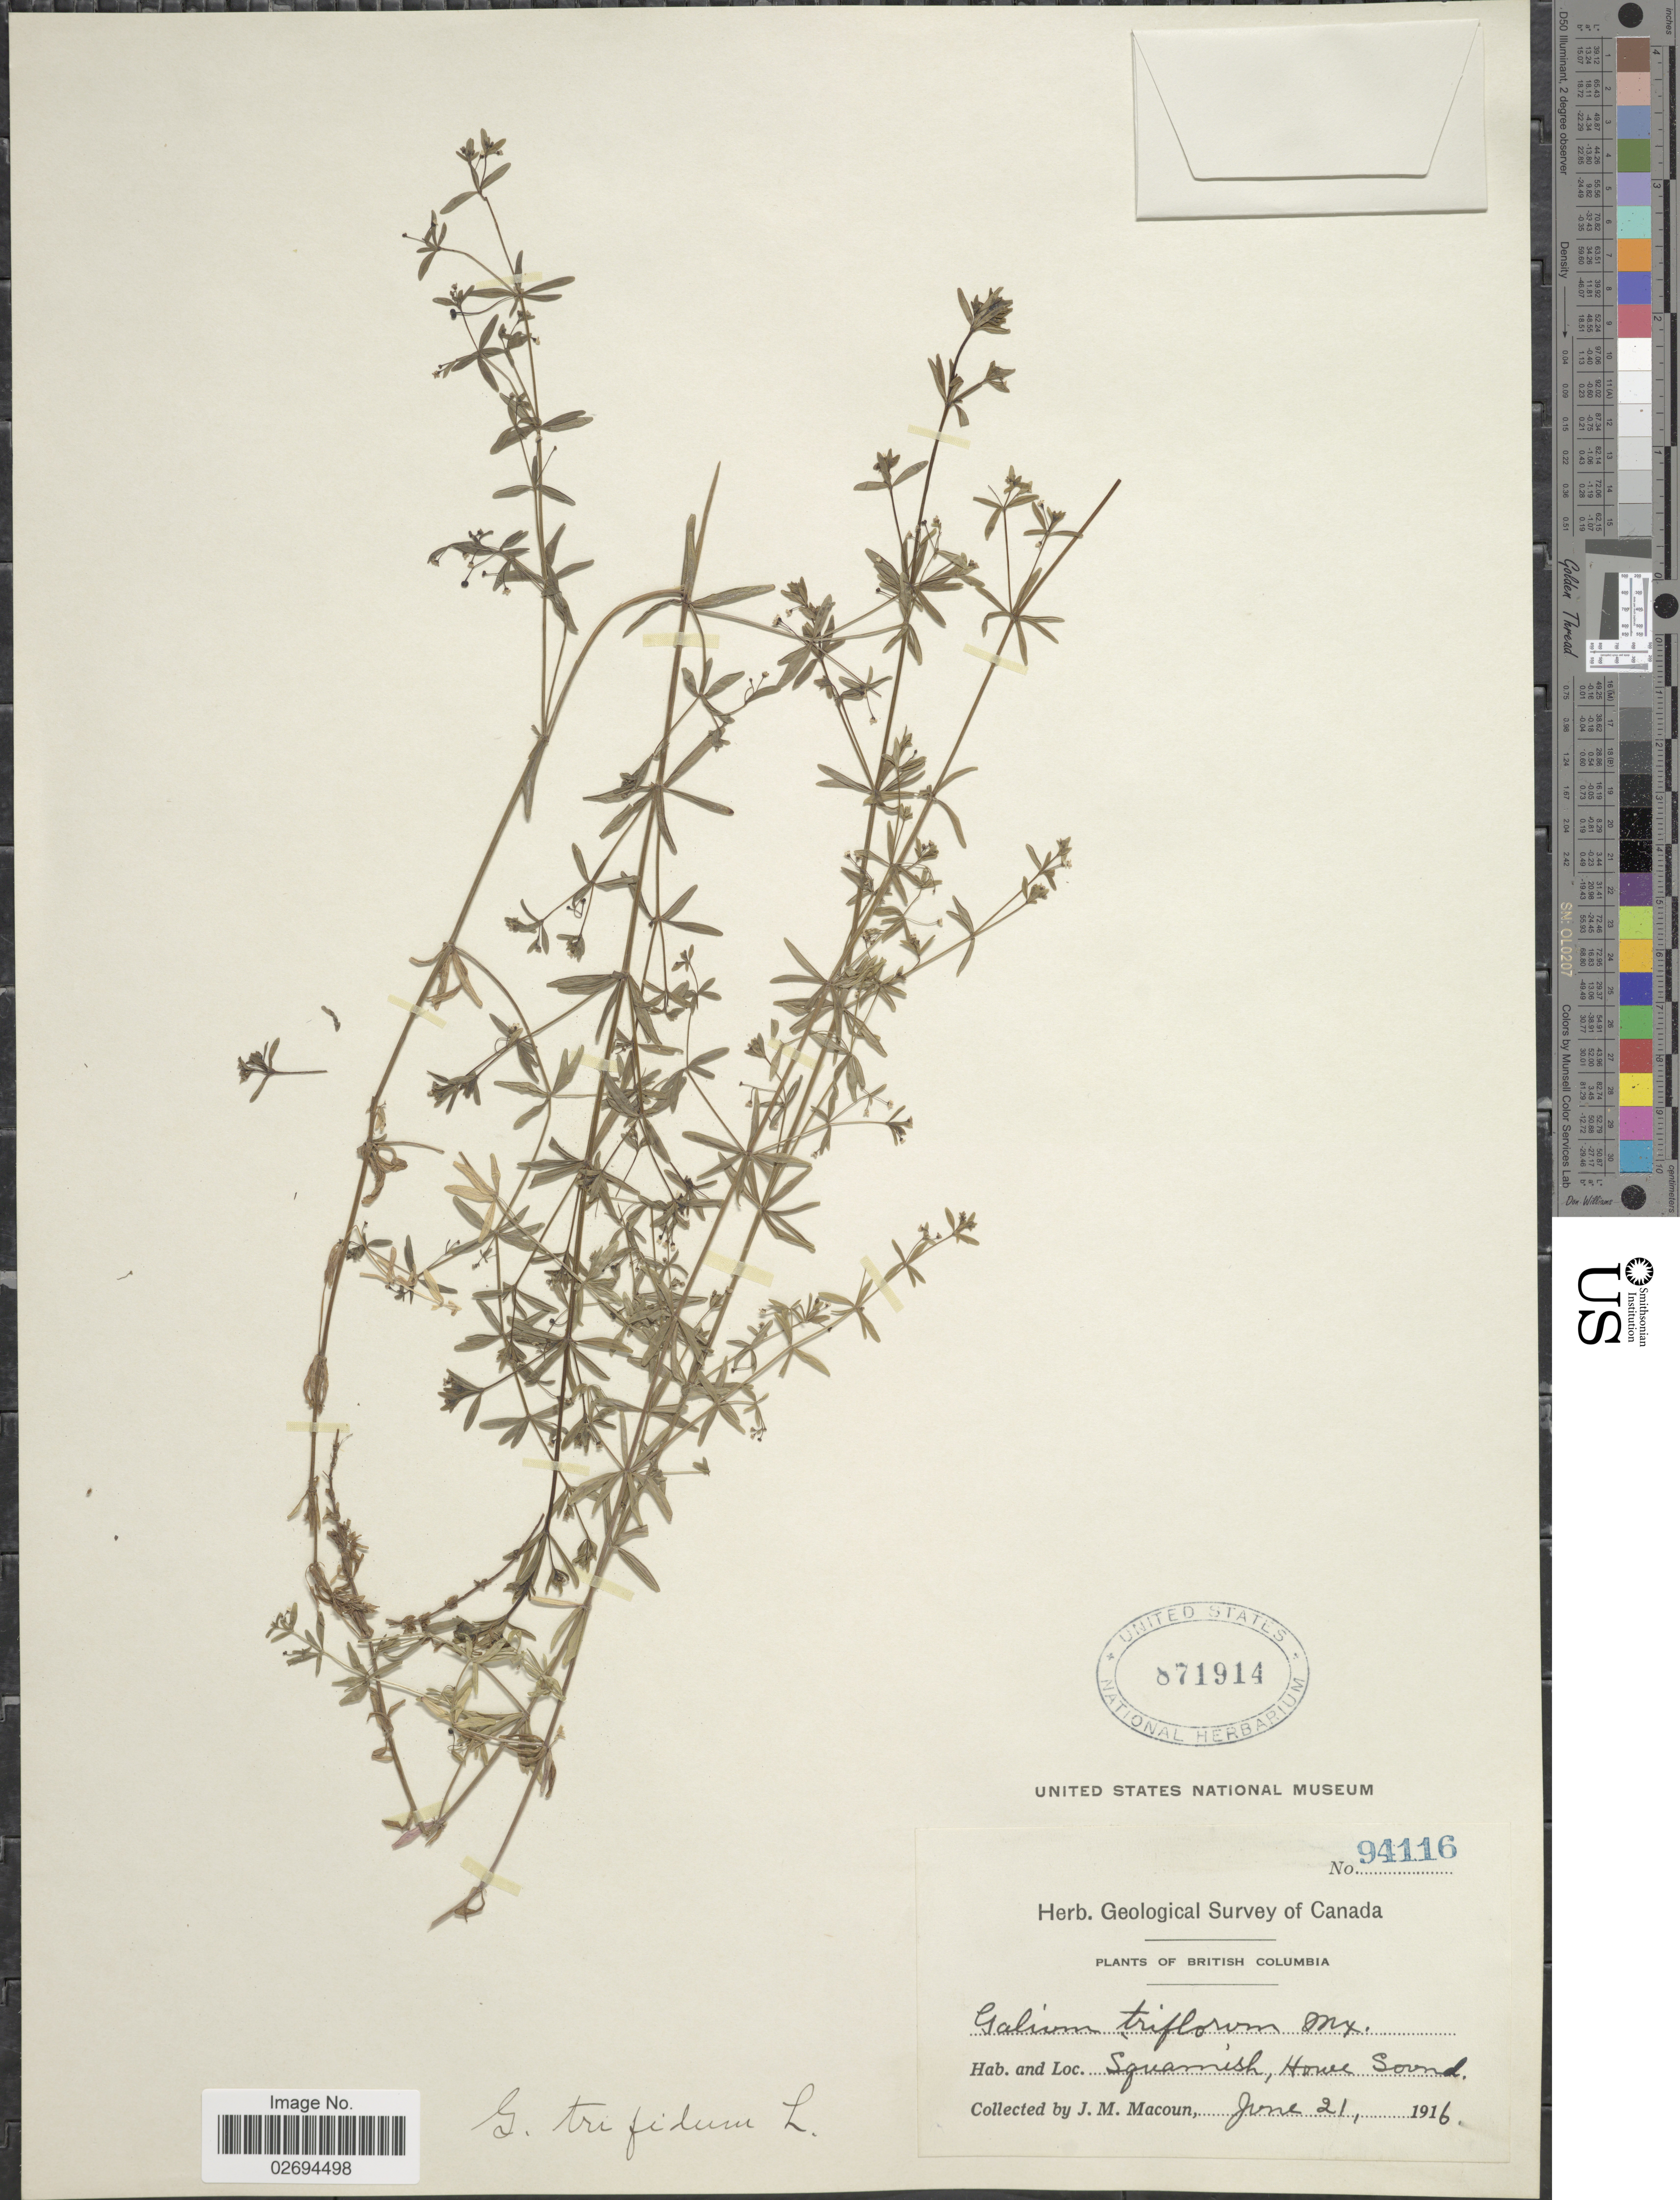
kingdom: Plantae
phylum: Tracheophyta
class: Magnoliopsida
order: Gentianales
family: Rubiaceae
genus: Galium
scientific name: Galium triflorum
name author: Michx.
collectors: J. M. Macoun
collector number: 94116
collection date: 1916-06-21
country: Canada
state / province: British Columbia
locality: Squamish, Howe Sound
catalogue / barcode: US 871914